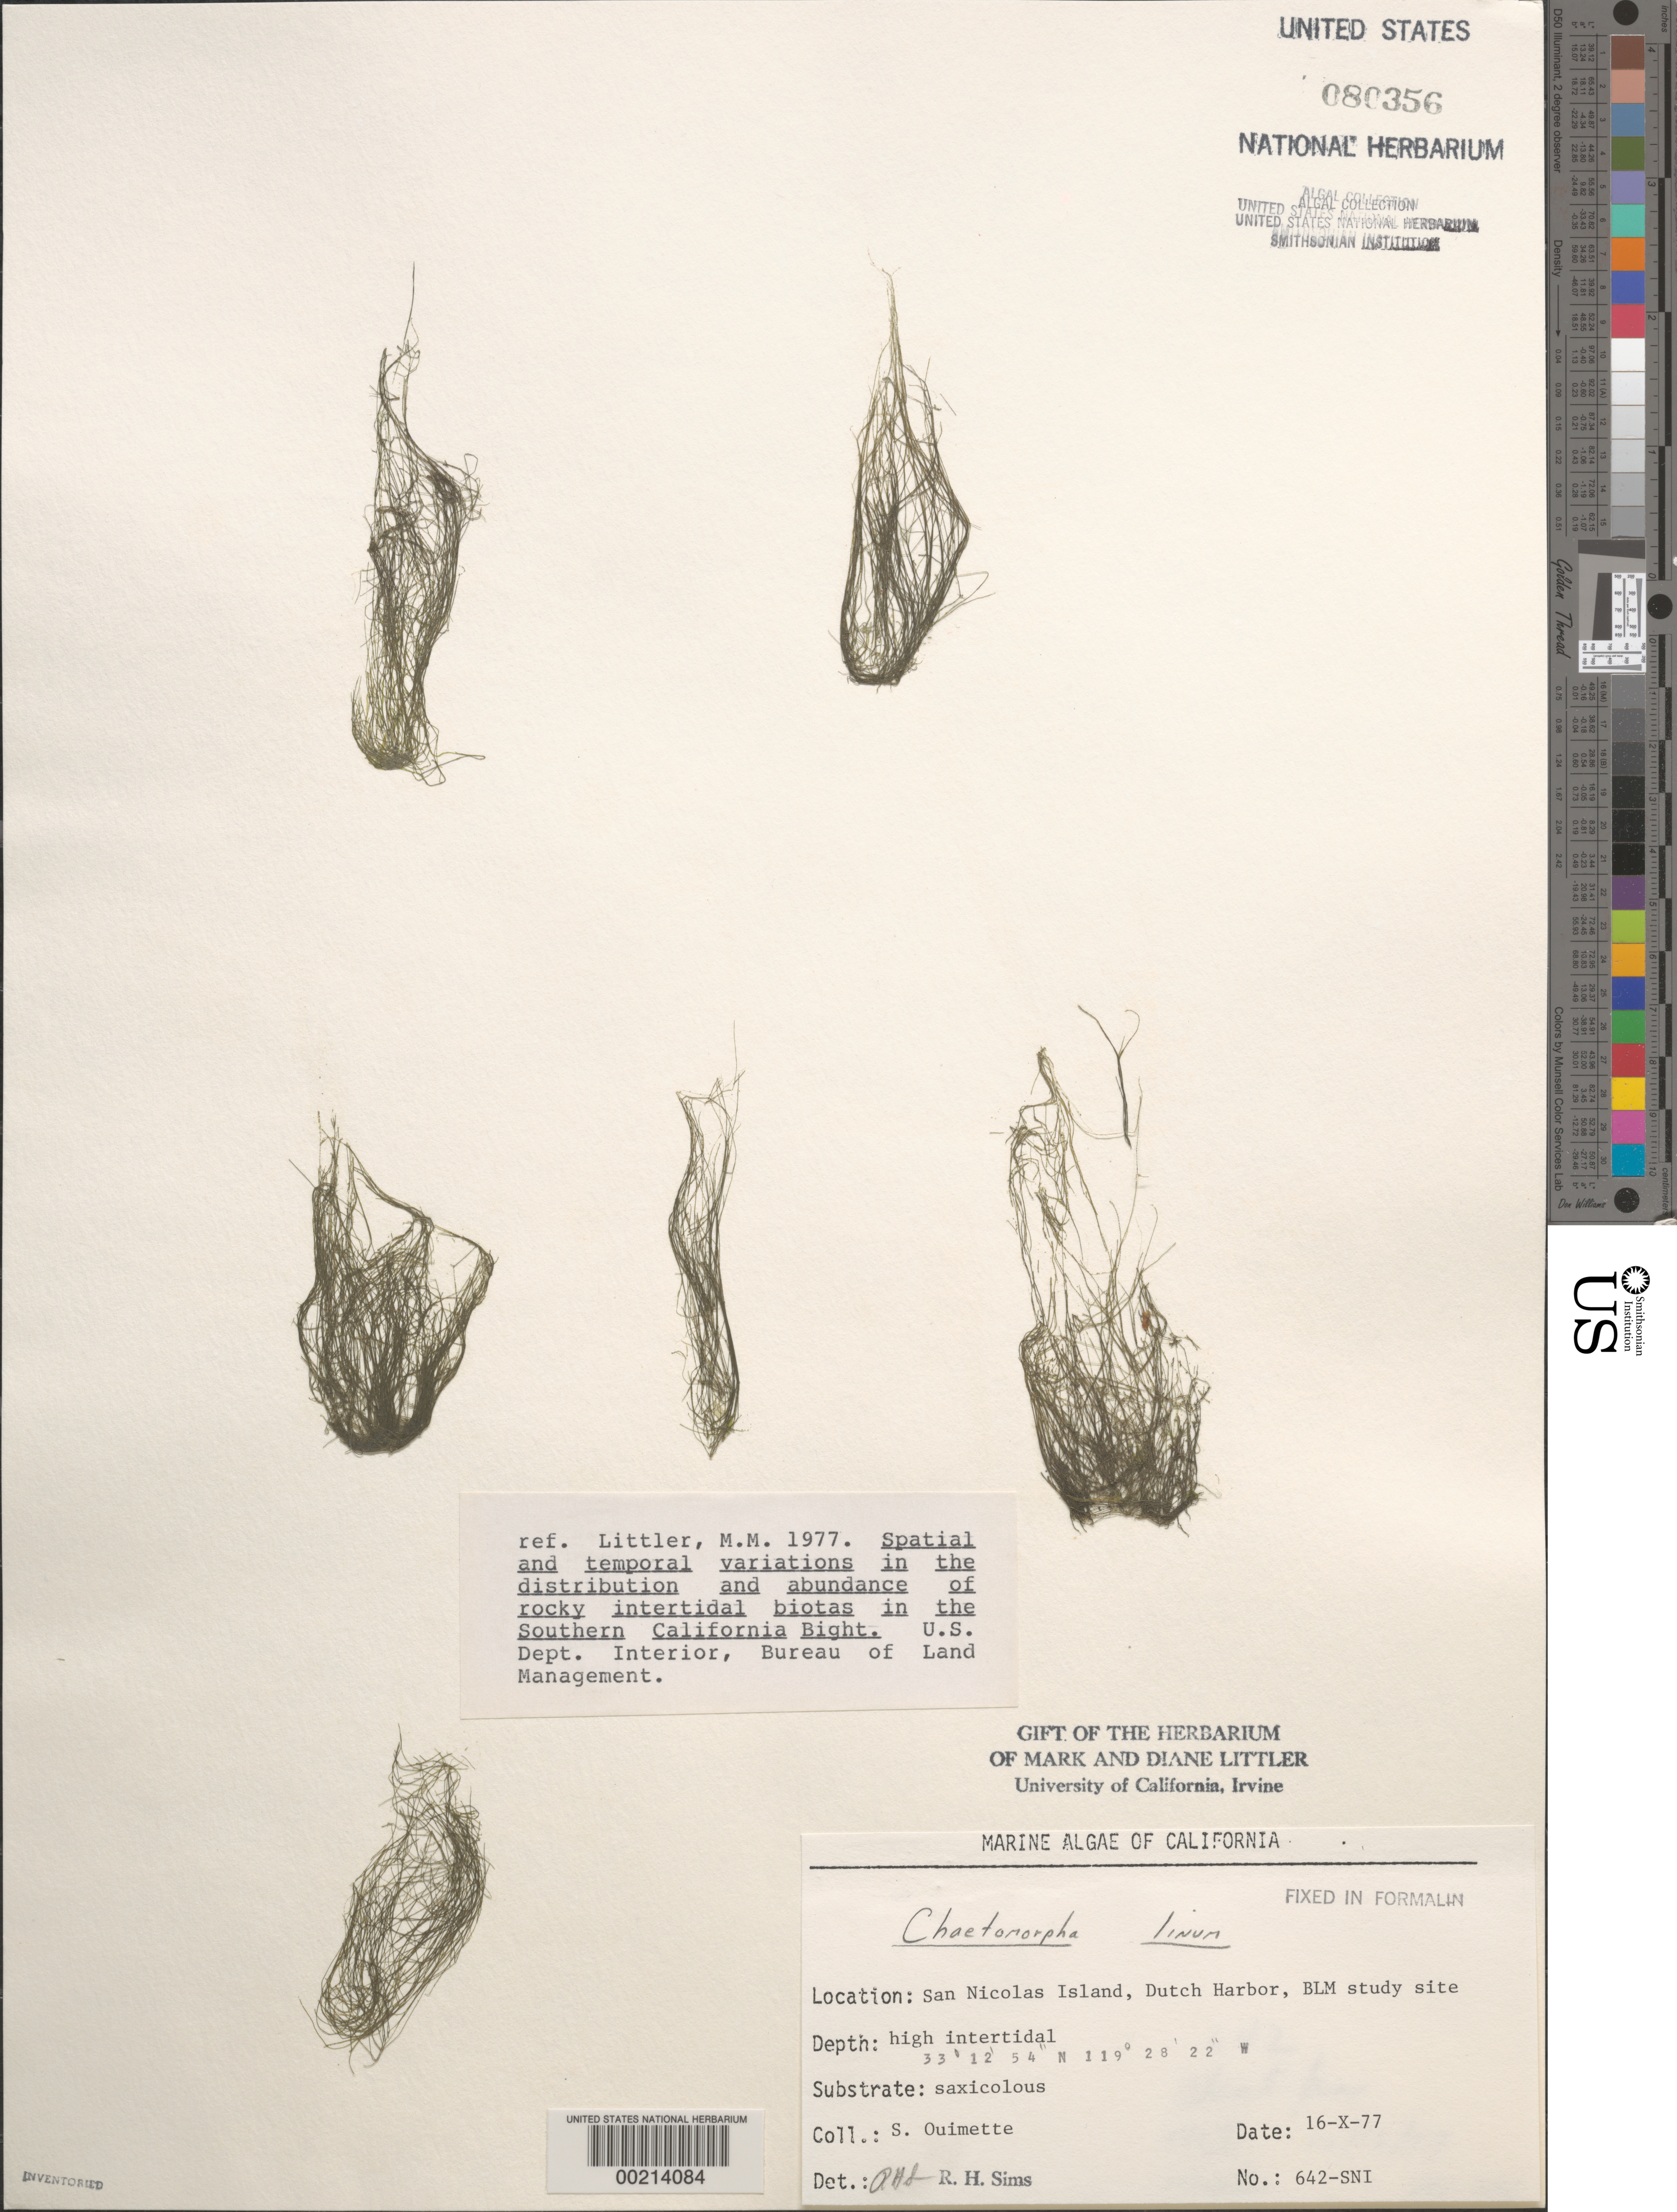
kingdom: Plantae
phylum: Chlorophyta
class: Ulvophyceae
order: Cladophorales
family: Cladophoraceae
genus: Chaetomorpha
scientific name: Chaetomorpha linum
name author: (O.F. Muell.) Kütz.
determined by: Sims, Robert H.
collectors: S. Ouimette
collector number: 642-SNI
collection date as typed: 16 Oct 1977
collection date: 1977-10-16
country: United States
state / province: California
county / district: Ventura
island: San Nicolas Island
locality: Dutch Harbor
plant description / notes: BLM-SOCALBIGHT Rocky Intertidal Survey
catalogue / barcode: US 80356